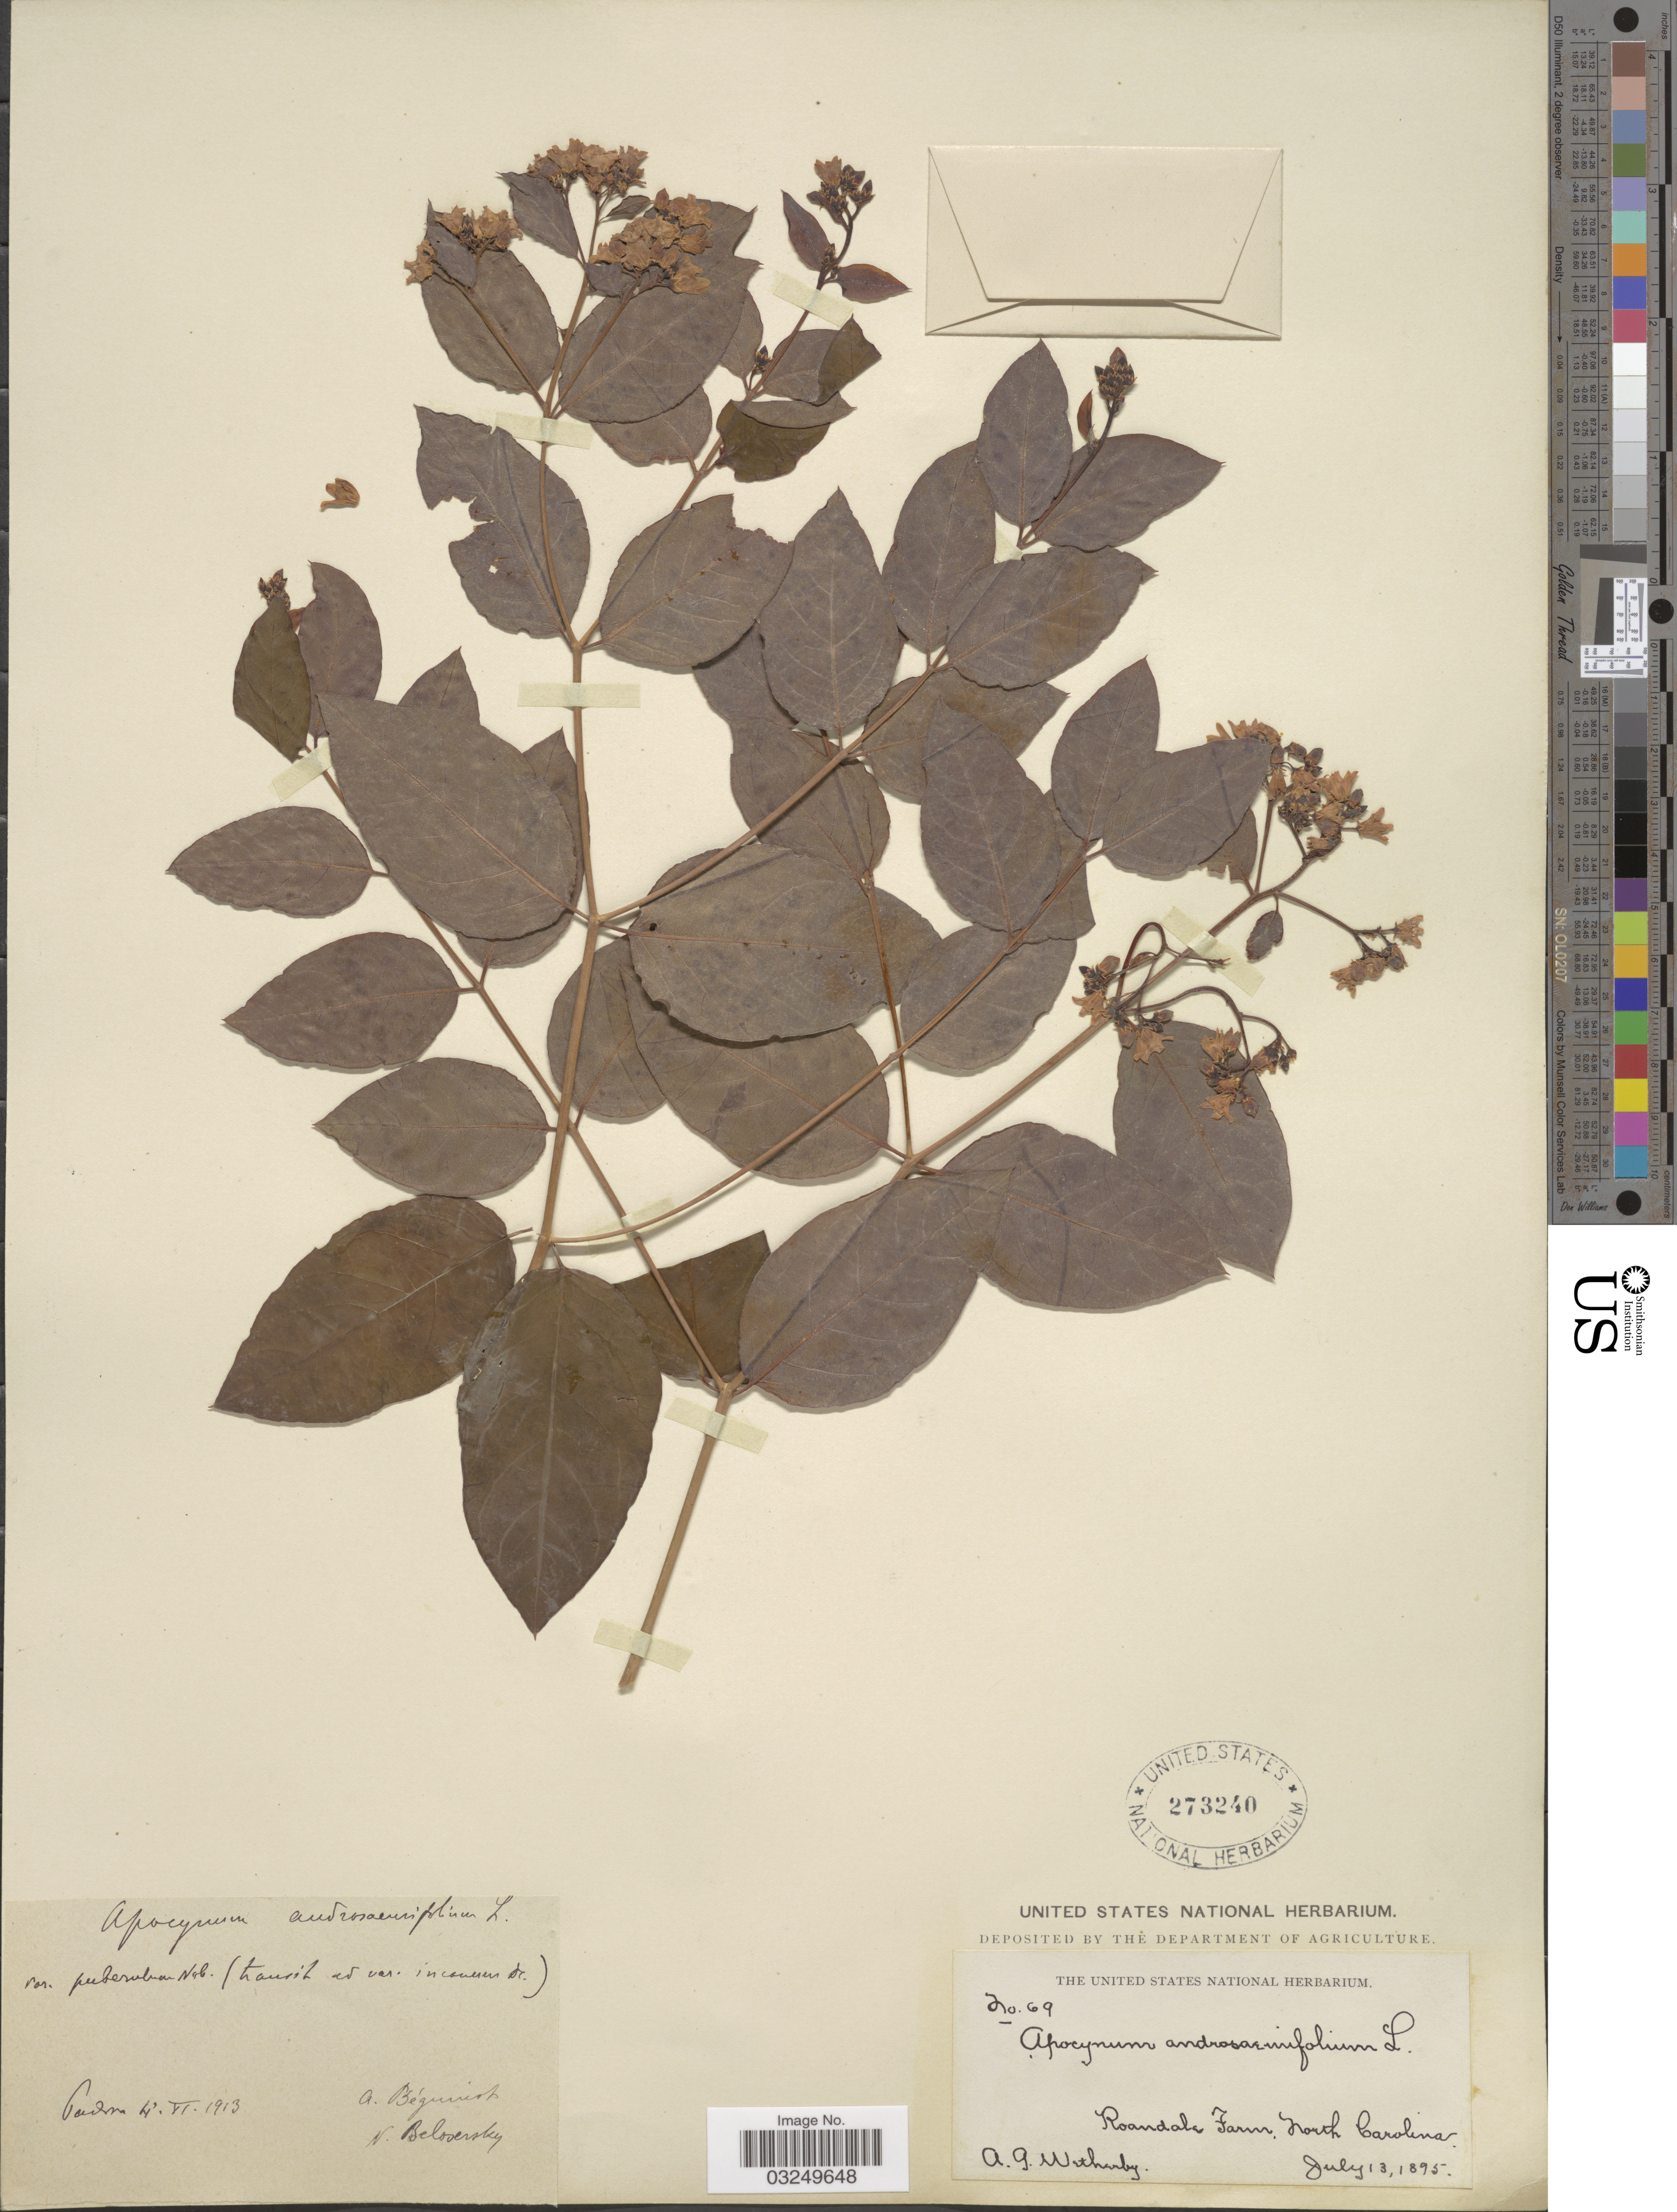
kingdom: Plantae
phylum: Tracheophyta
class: Magnoliopsida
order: Gentianales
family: Apocynaceae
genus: Apocynum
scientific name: Apocynum androsaemifolium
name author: L.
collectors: A. Wetherby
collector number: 69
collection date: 1895-07-13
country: United States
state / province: North Carolina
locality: Roandale Farm.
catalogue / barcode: US 273240